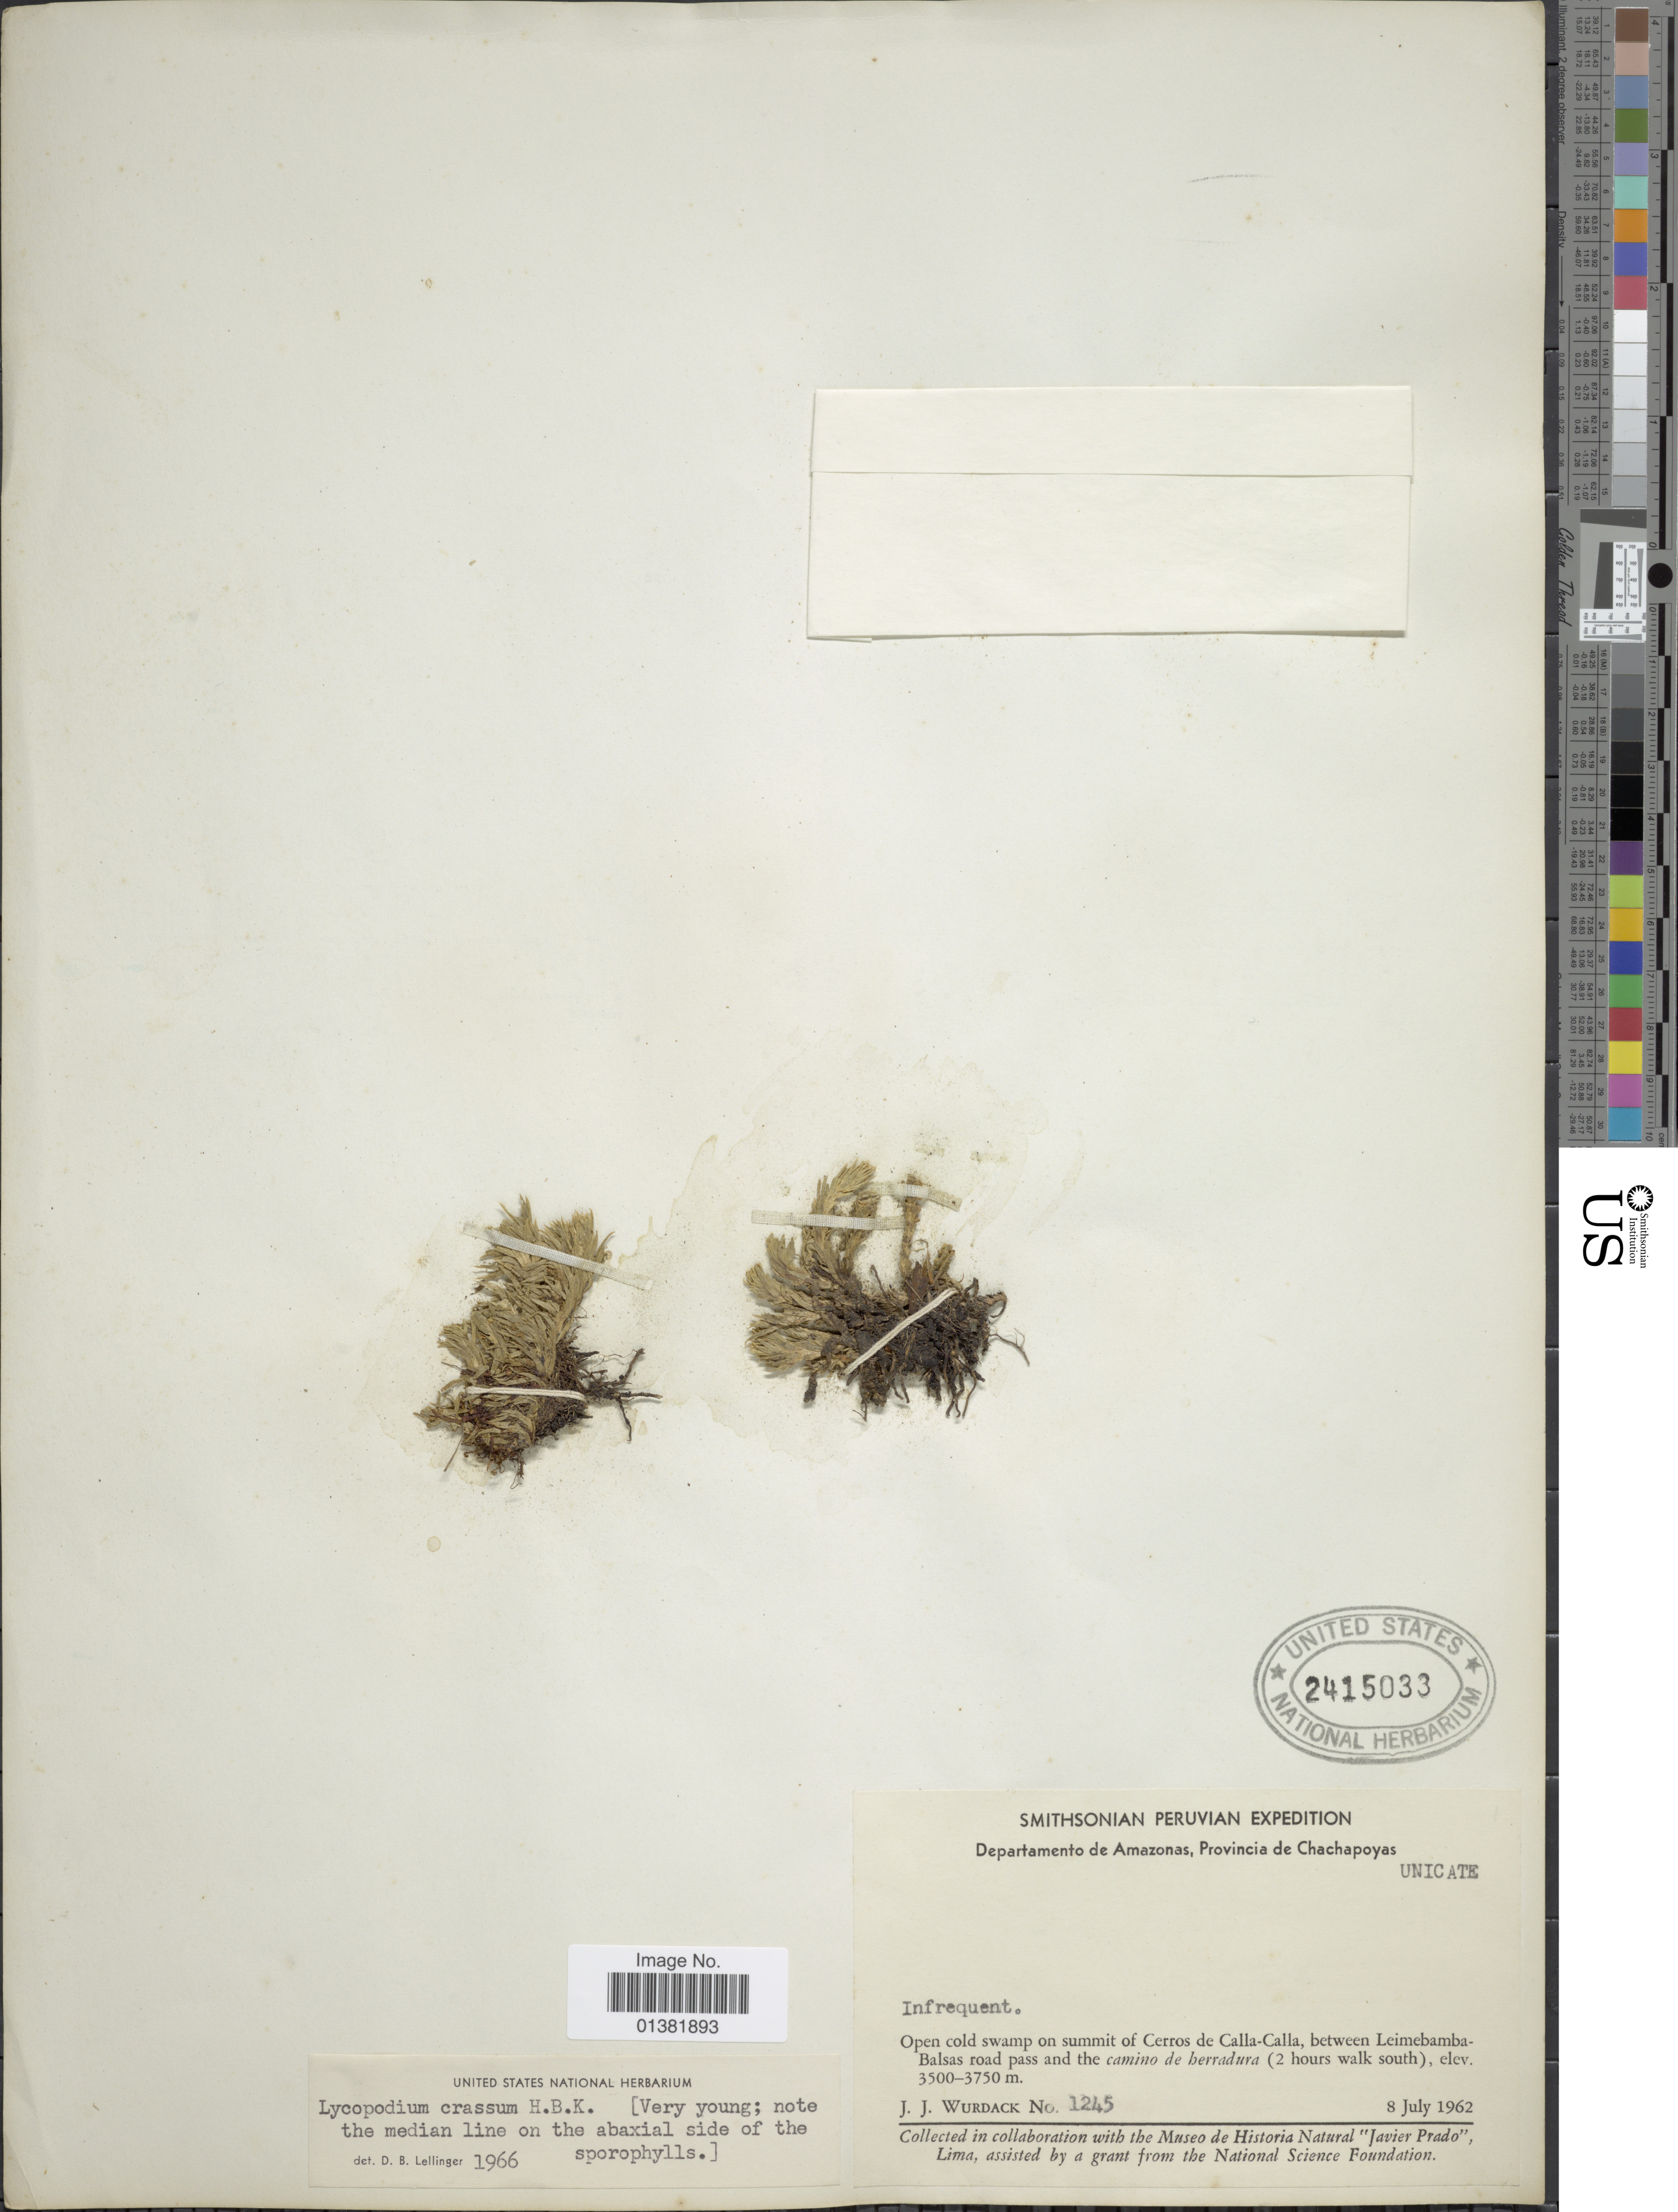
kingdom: Plantae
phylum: Tracheophyta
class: Lycopodiopsida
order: Lycopodiales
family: Lycopodiaceae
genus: Phlegmariurus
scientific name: Phlegmariurus crassus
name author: (Humb. & Bonpl. ex Willd.) B. Øllg.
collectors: J. J. Wurdack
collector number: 1245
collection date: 1962-07-08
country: Peru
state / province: Amazonas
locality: Provincia de Chachapoyas, Open cold swamp on summit of Cerros de Calla-Calla, between Leimebamba-Balsas road pass and the camino de berradura (2 hours walk south)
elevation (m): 3500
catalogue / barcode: US 2415033